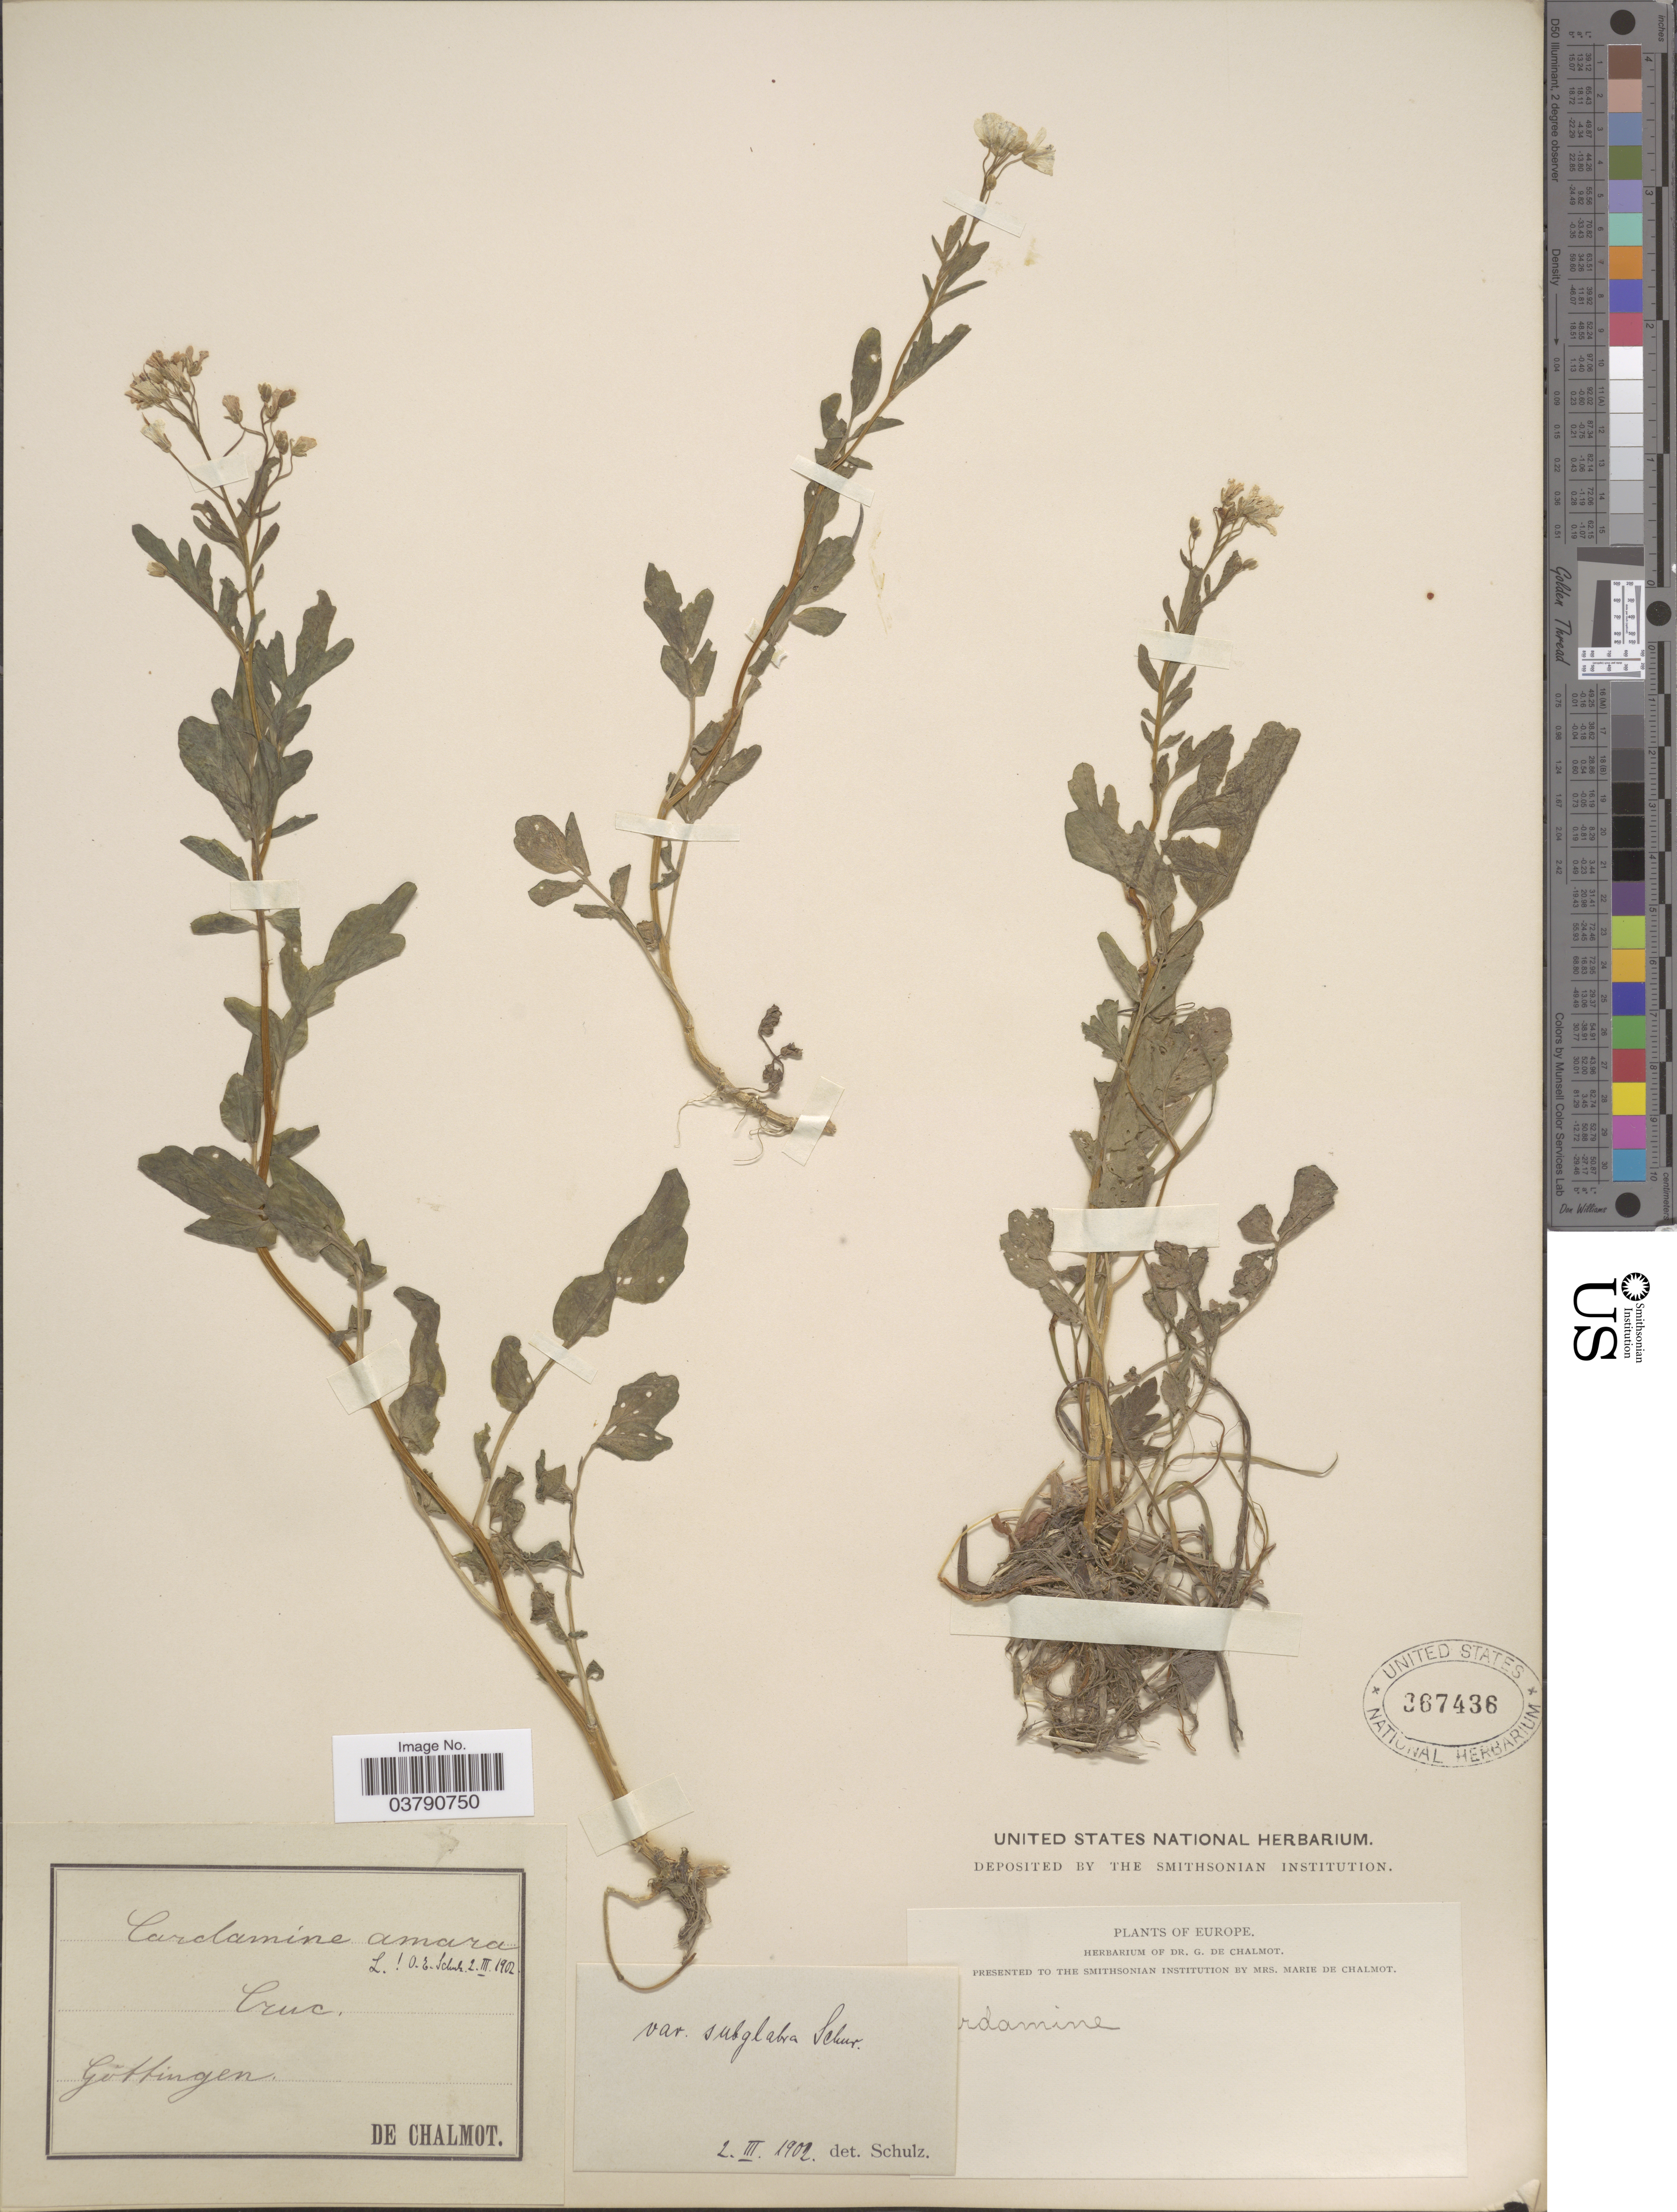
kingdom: Plantae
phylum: Tracheophyta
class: Magnoliopsida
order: Brassicales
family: Brassicaceae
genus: Cardamine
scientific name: Cardamine amara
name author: L.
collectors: G. de Chalmot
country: Germany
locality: Europe. Góttingen.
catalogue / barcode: US 367436